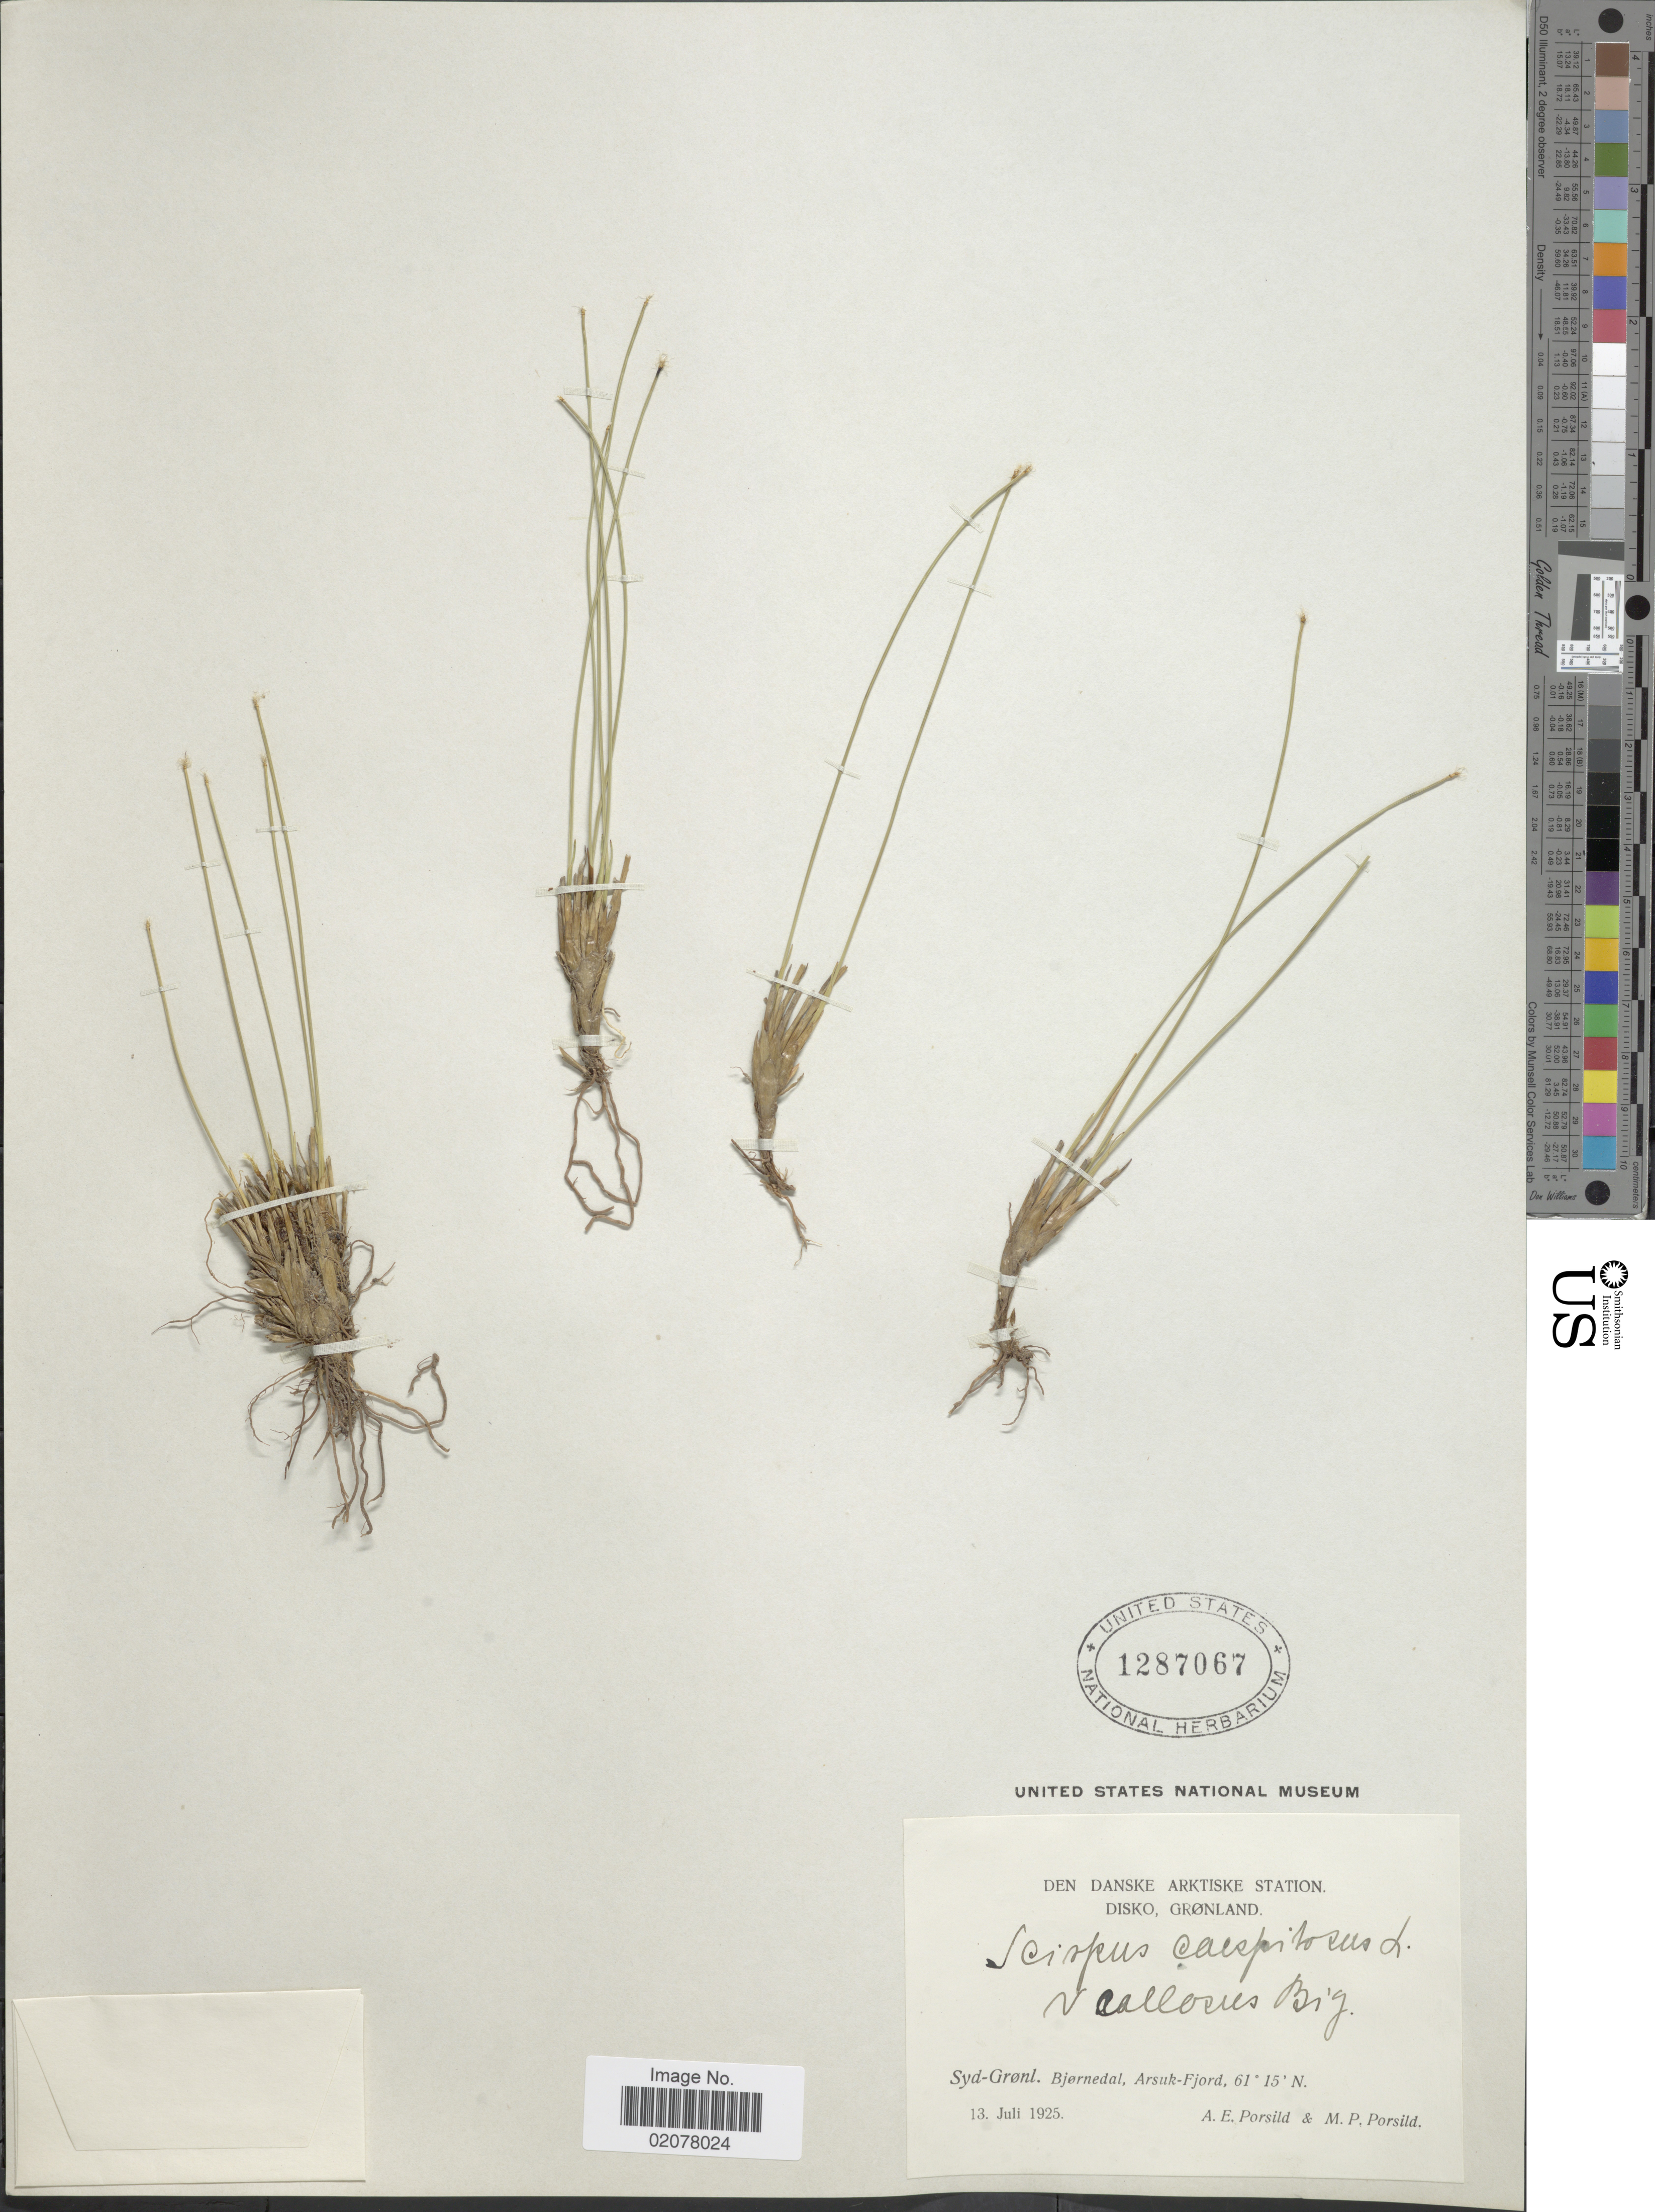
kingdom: Plantae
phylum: Tracheophyta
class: Liliopsida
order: Poales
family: Cyperaceae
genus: Trichophorum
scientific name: Trichophorum cespitosum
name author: (L.) Hartm.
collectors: A. E. Porsild & M. P. Porsild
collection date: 1925-07-13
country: Greenland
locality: Den Danske Arktiske Station. Disko, Grønland. Syd-Grønl. Bjørnedal, Arsuk-Fjord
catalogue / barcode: US 1287067